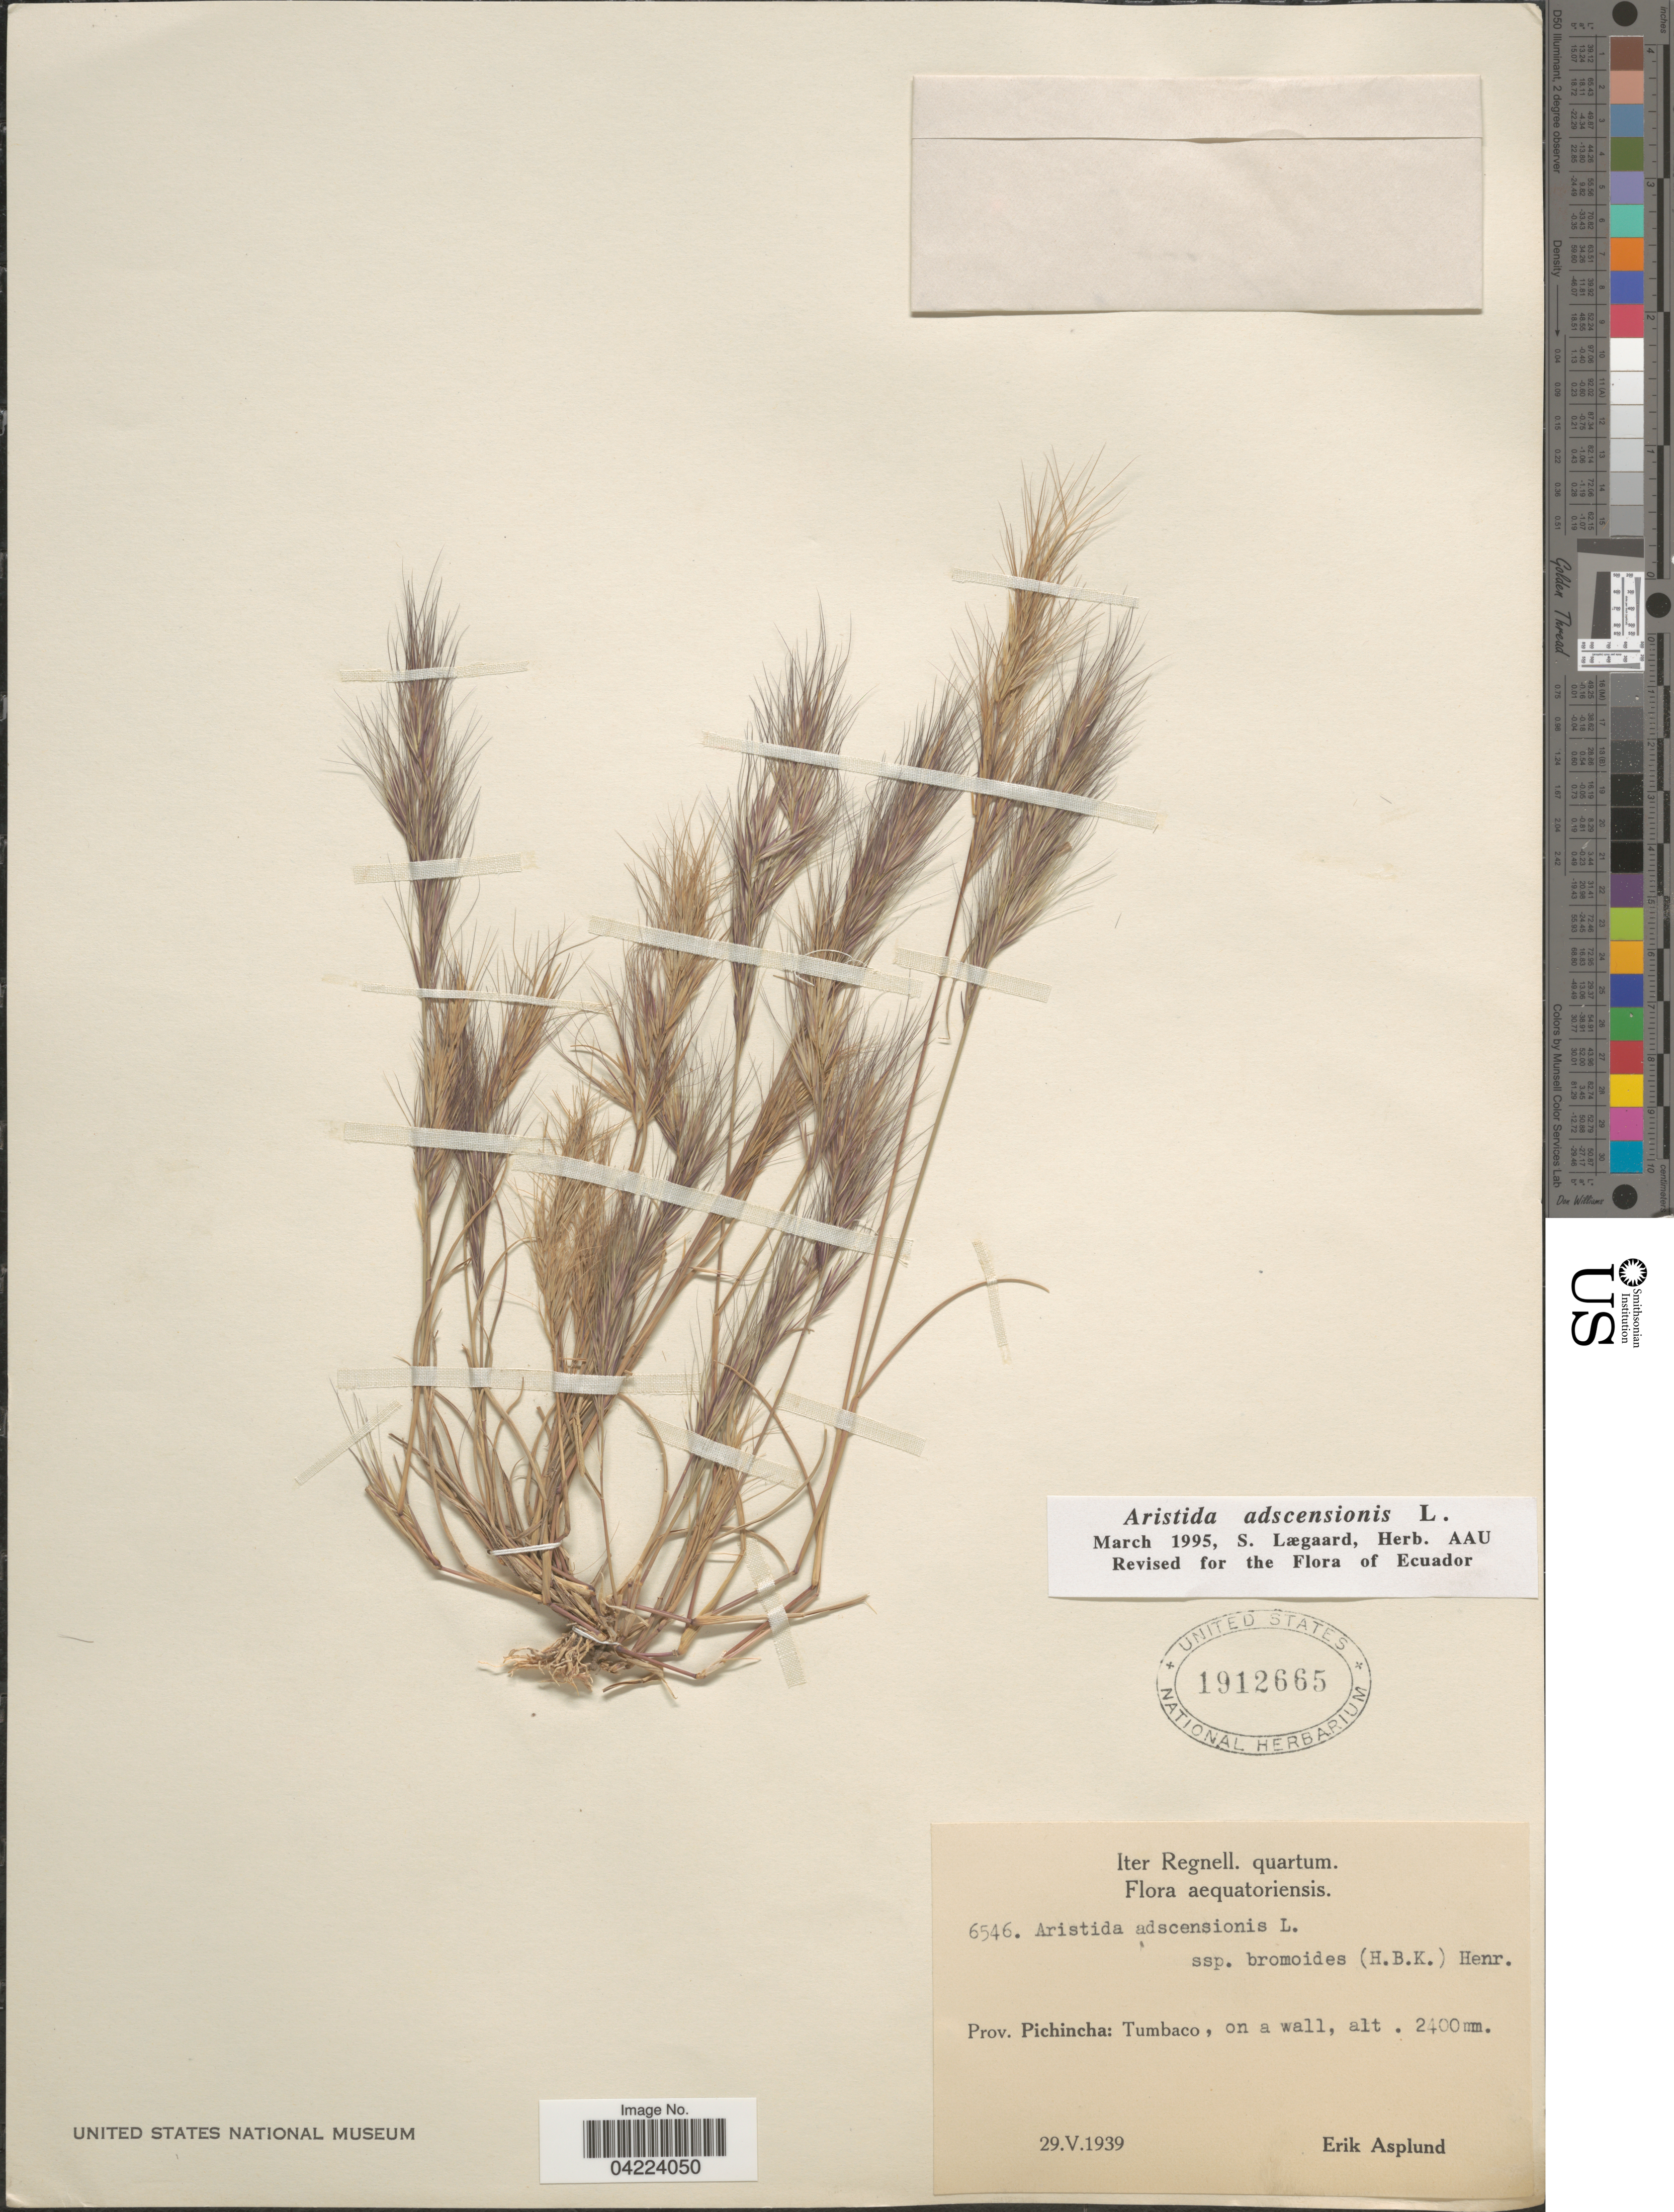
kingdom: Plantae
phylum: Tracheophyta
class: Liliopsida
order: Poales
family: Poaceae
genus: Aristida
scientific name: Aristida adscensionis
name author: L.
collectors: E. Asplund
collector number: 6546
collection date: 1939-05-29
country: Ecuador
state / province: Pichincha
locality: Iter Regnell. quartum. Tumbaco, on a wall.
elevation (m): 2400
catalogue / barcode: US 1912665